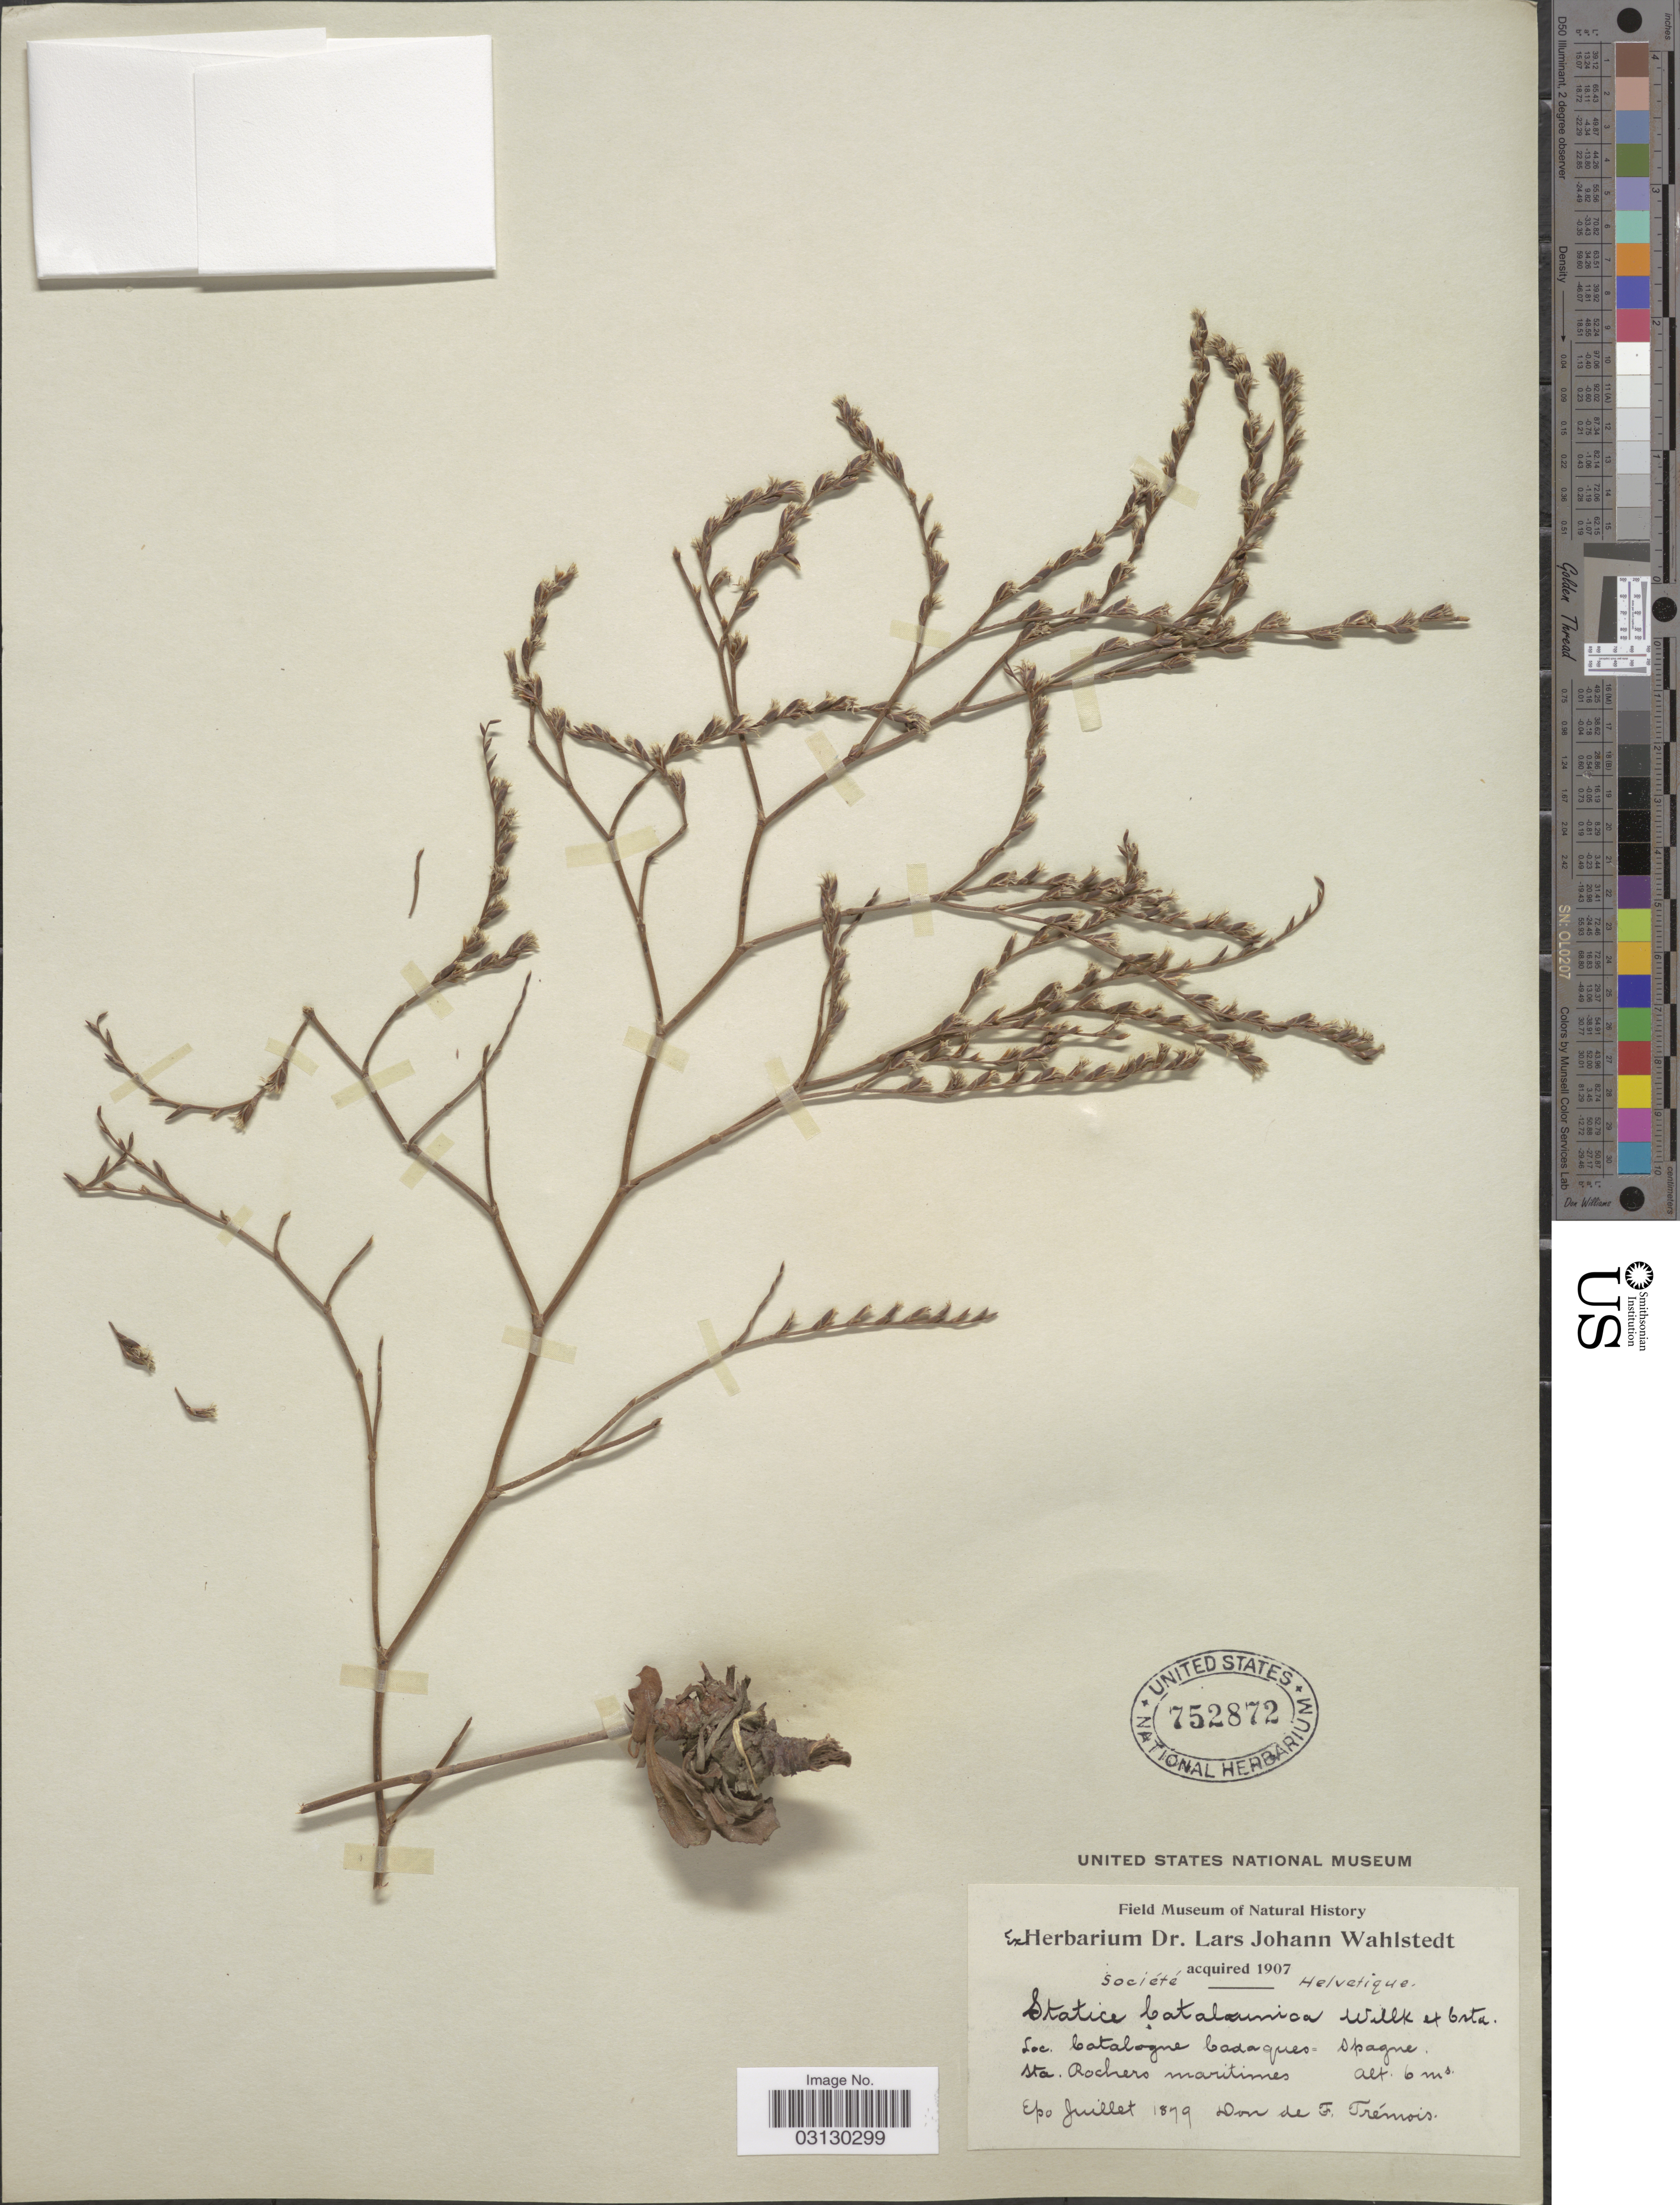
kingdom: Plantae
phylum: Tracheophyta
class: Magnoliopsida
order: Caryophyllales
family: Plumbaginaceae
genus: Limonium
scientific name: Limonium catalaunicum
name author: (Willk. & Costa) Pignatti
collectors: Ex herb. Dr. Lars Johann Wahlstedt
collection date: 1879-08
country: Spain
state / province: Catalunya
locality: Catalogne Cadaques = Spagne. Sta. Rochers maritimes.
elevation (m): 6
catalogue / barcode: US 752872